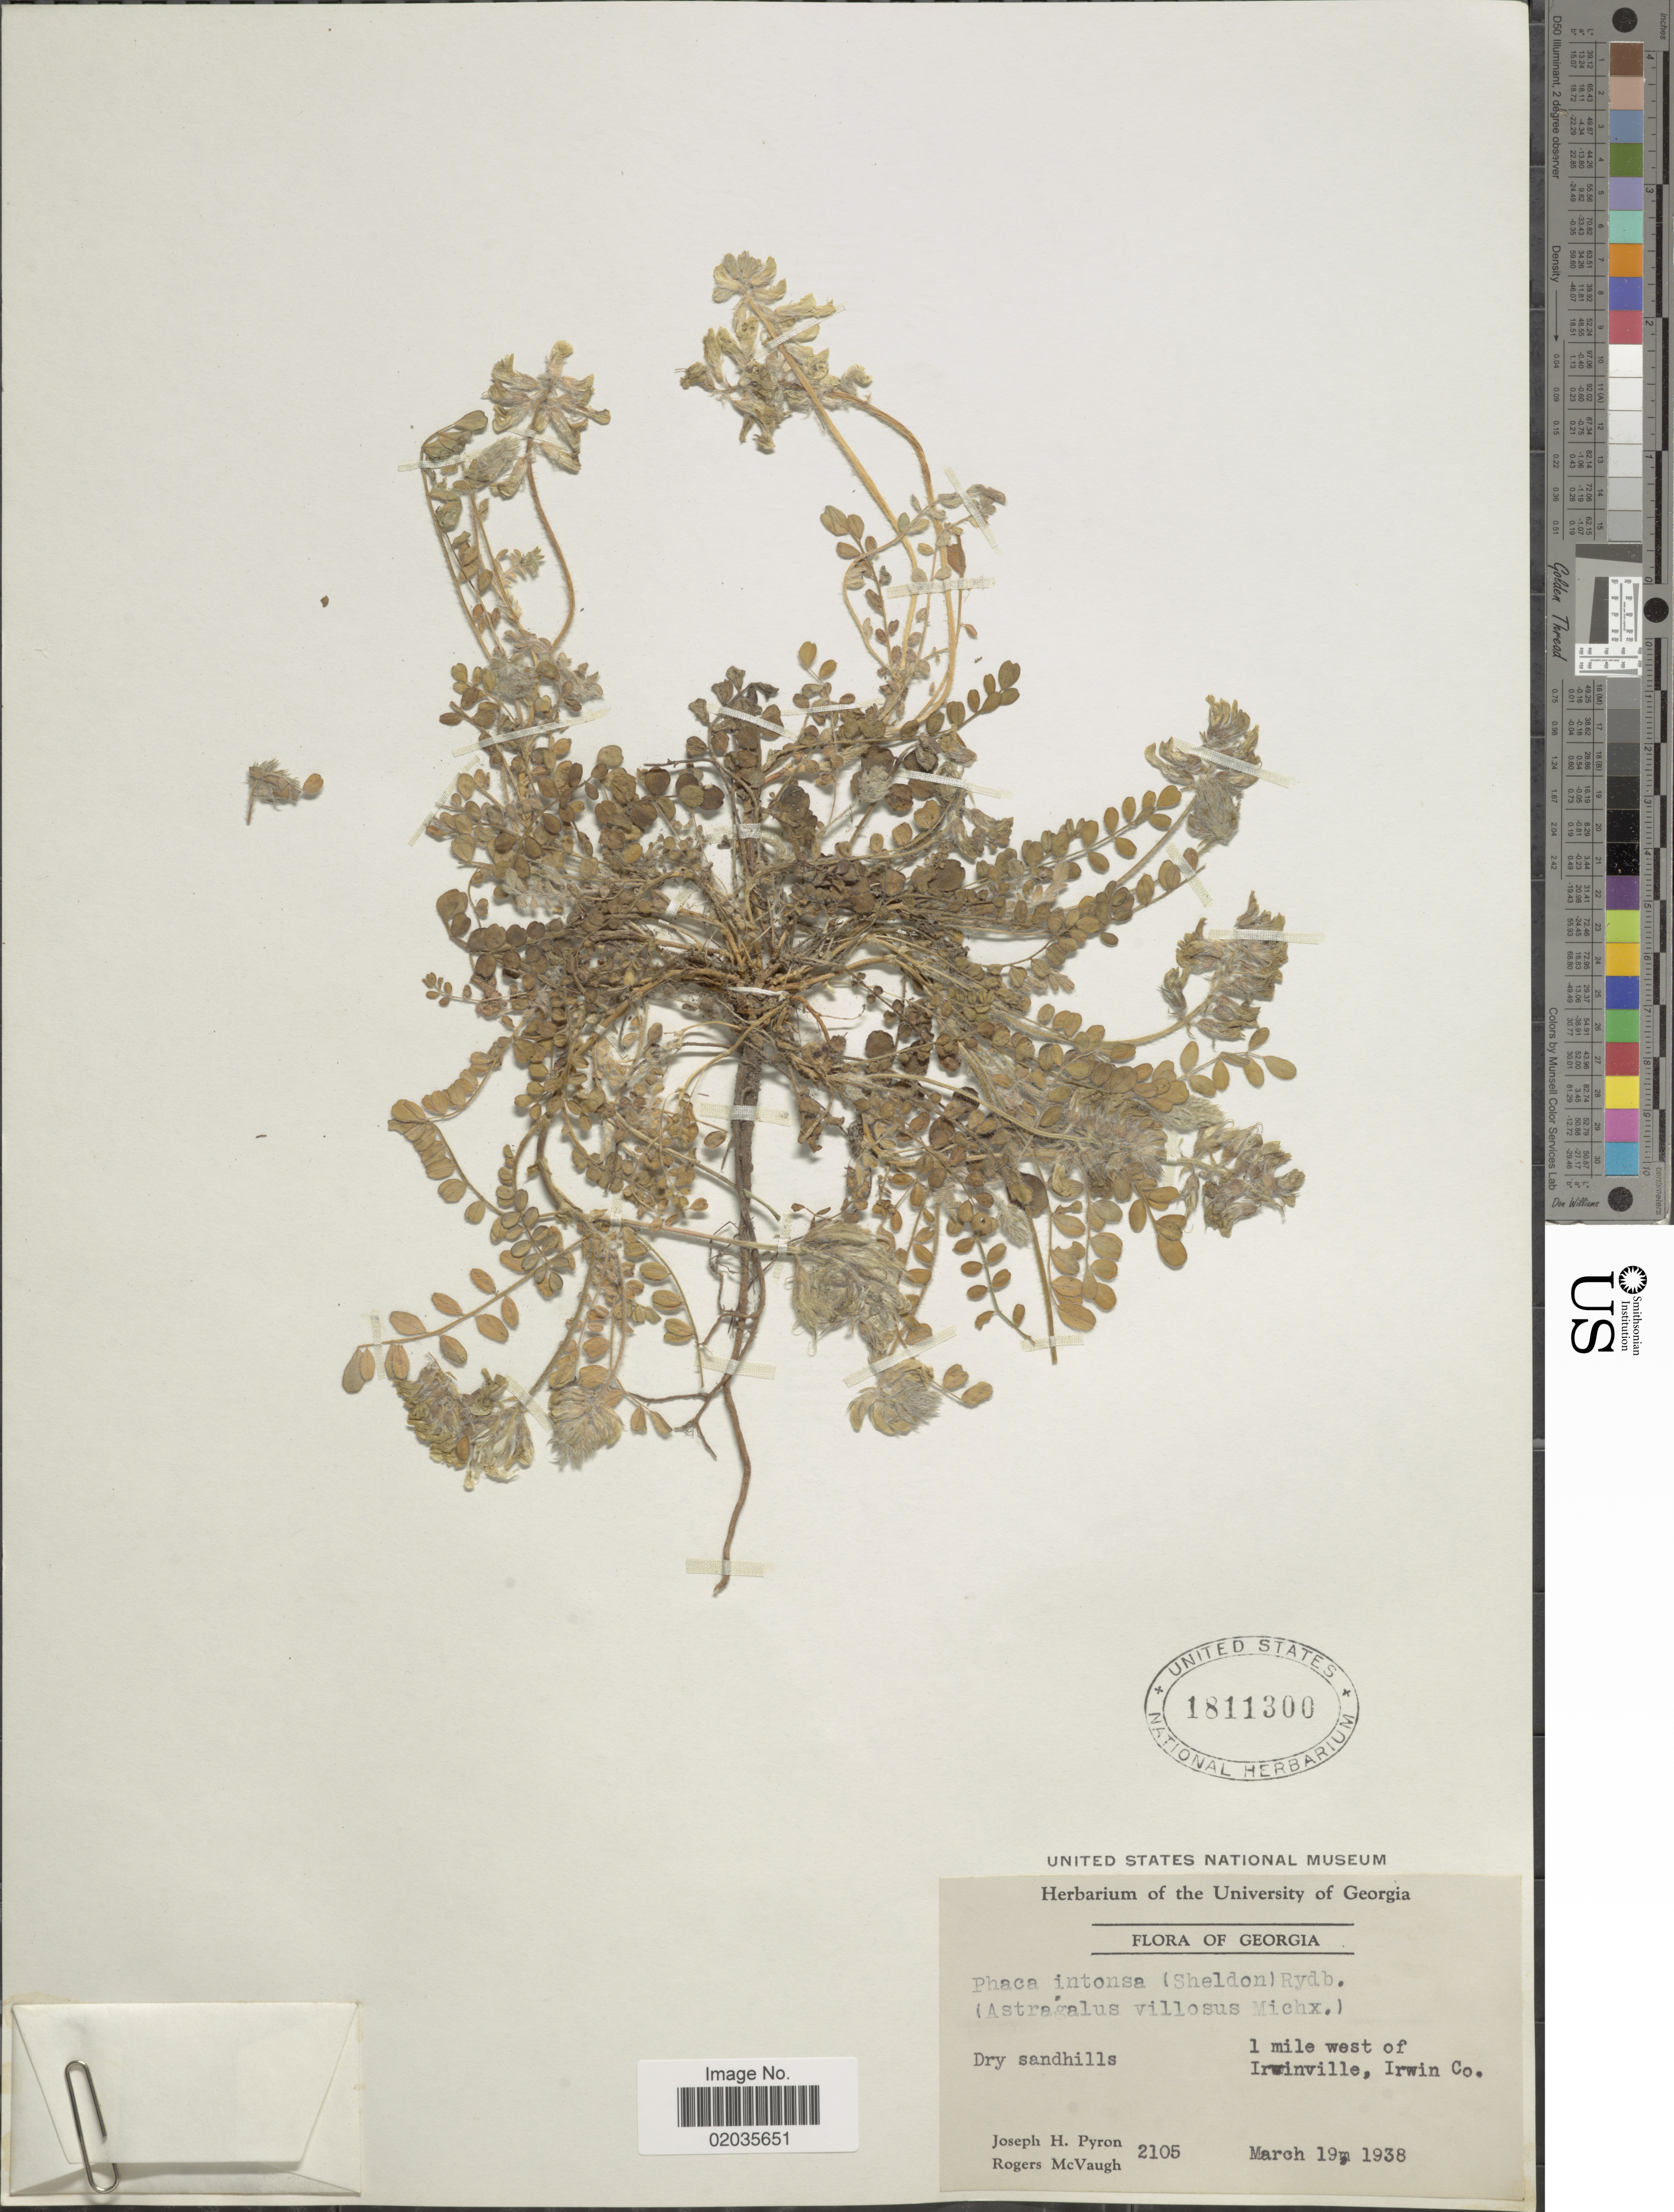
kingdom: Plantae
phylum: Tracheophyta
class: Magnoliopsida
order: Fabales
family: Fabaceae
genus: Astragalus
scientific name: Astragalus villosus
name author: Michx.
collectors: J. H. Pyron & R. McVaugh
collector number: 2105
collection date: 1938-03-19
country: United States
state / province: Georgia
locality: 1 mile west of Irwinville, Irwin Co.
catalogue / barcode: US 1811300